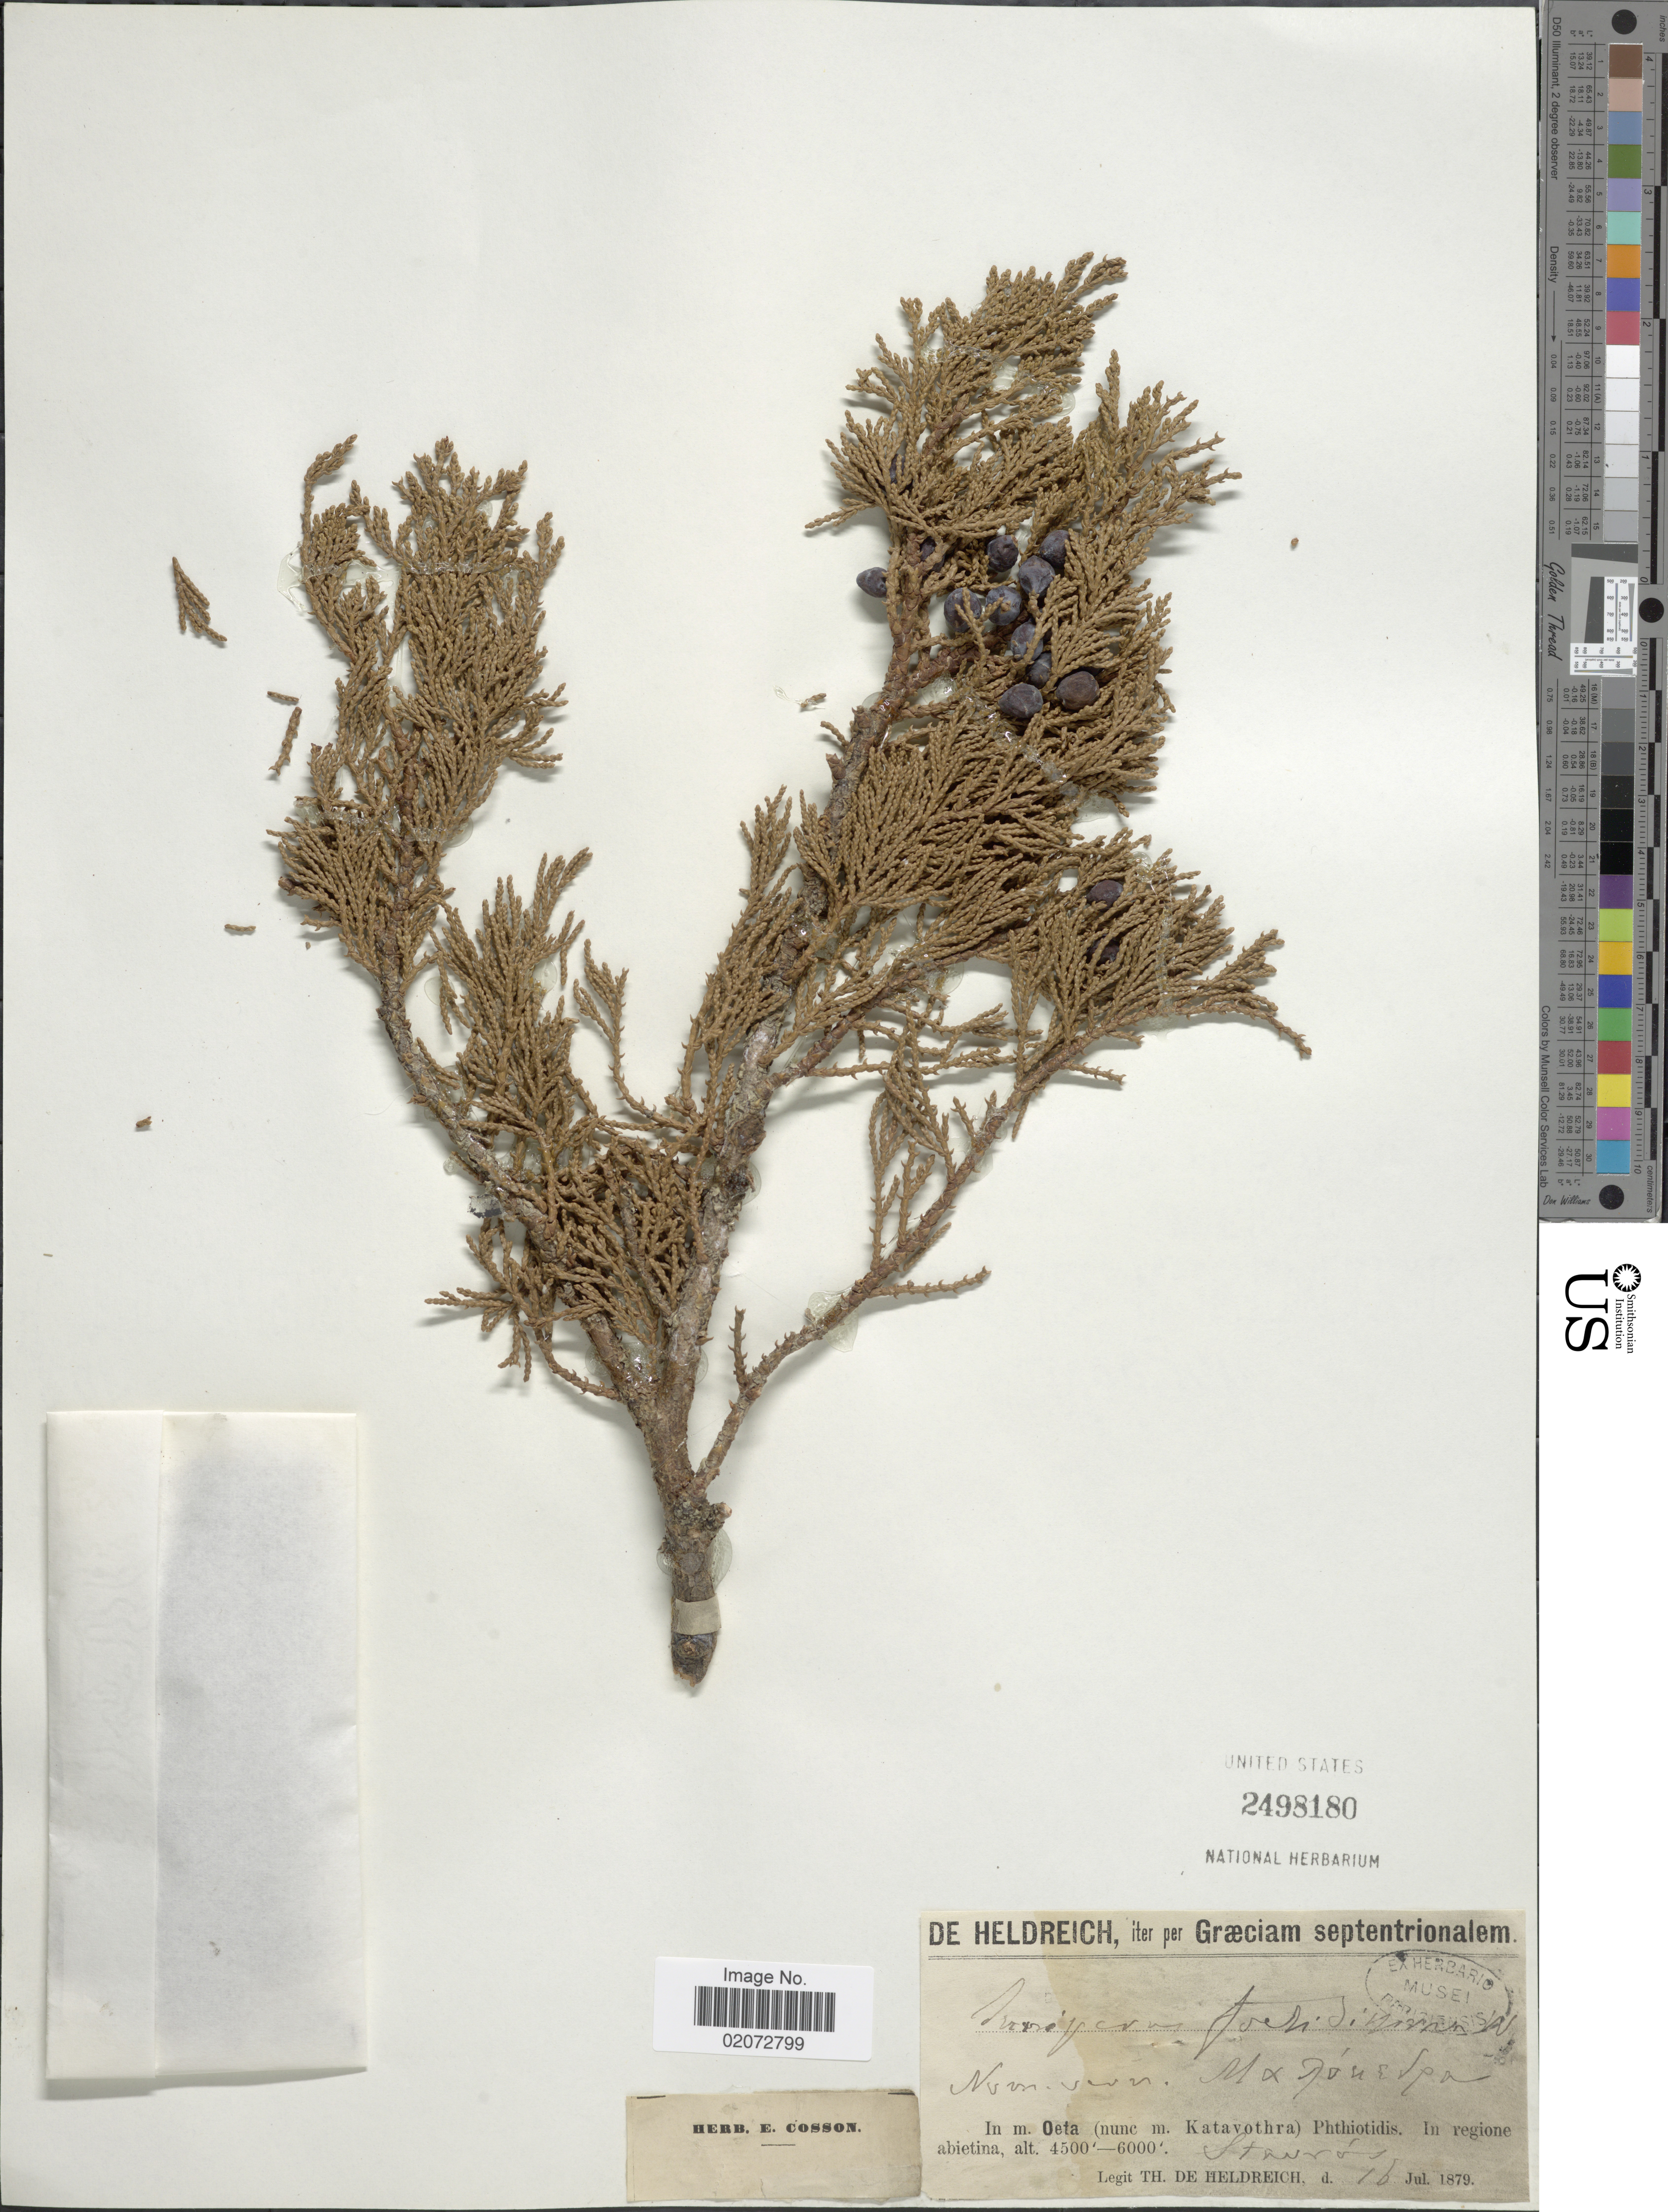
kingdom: Plantae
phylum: Tracheophyta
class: Pinopsida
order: Pinales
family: Cupressaceae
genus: Juniperus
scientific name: Juniperus foetidissima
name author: Willd.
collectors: T. De Heldreich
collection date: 1879-07-16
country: Greece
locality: In m, Oeta (nunc. m. Katavothra) Phtiotidis. In regione abietina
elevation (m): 1372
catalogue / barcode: US 2498180